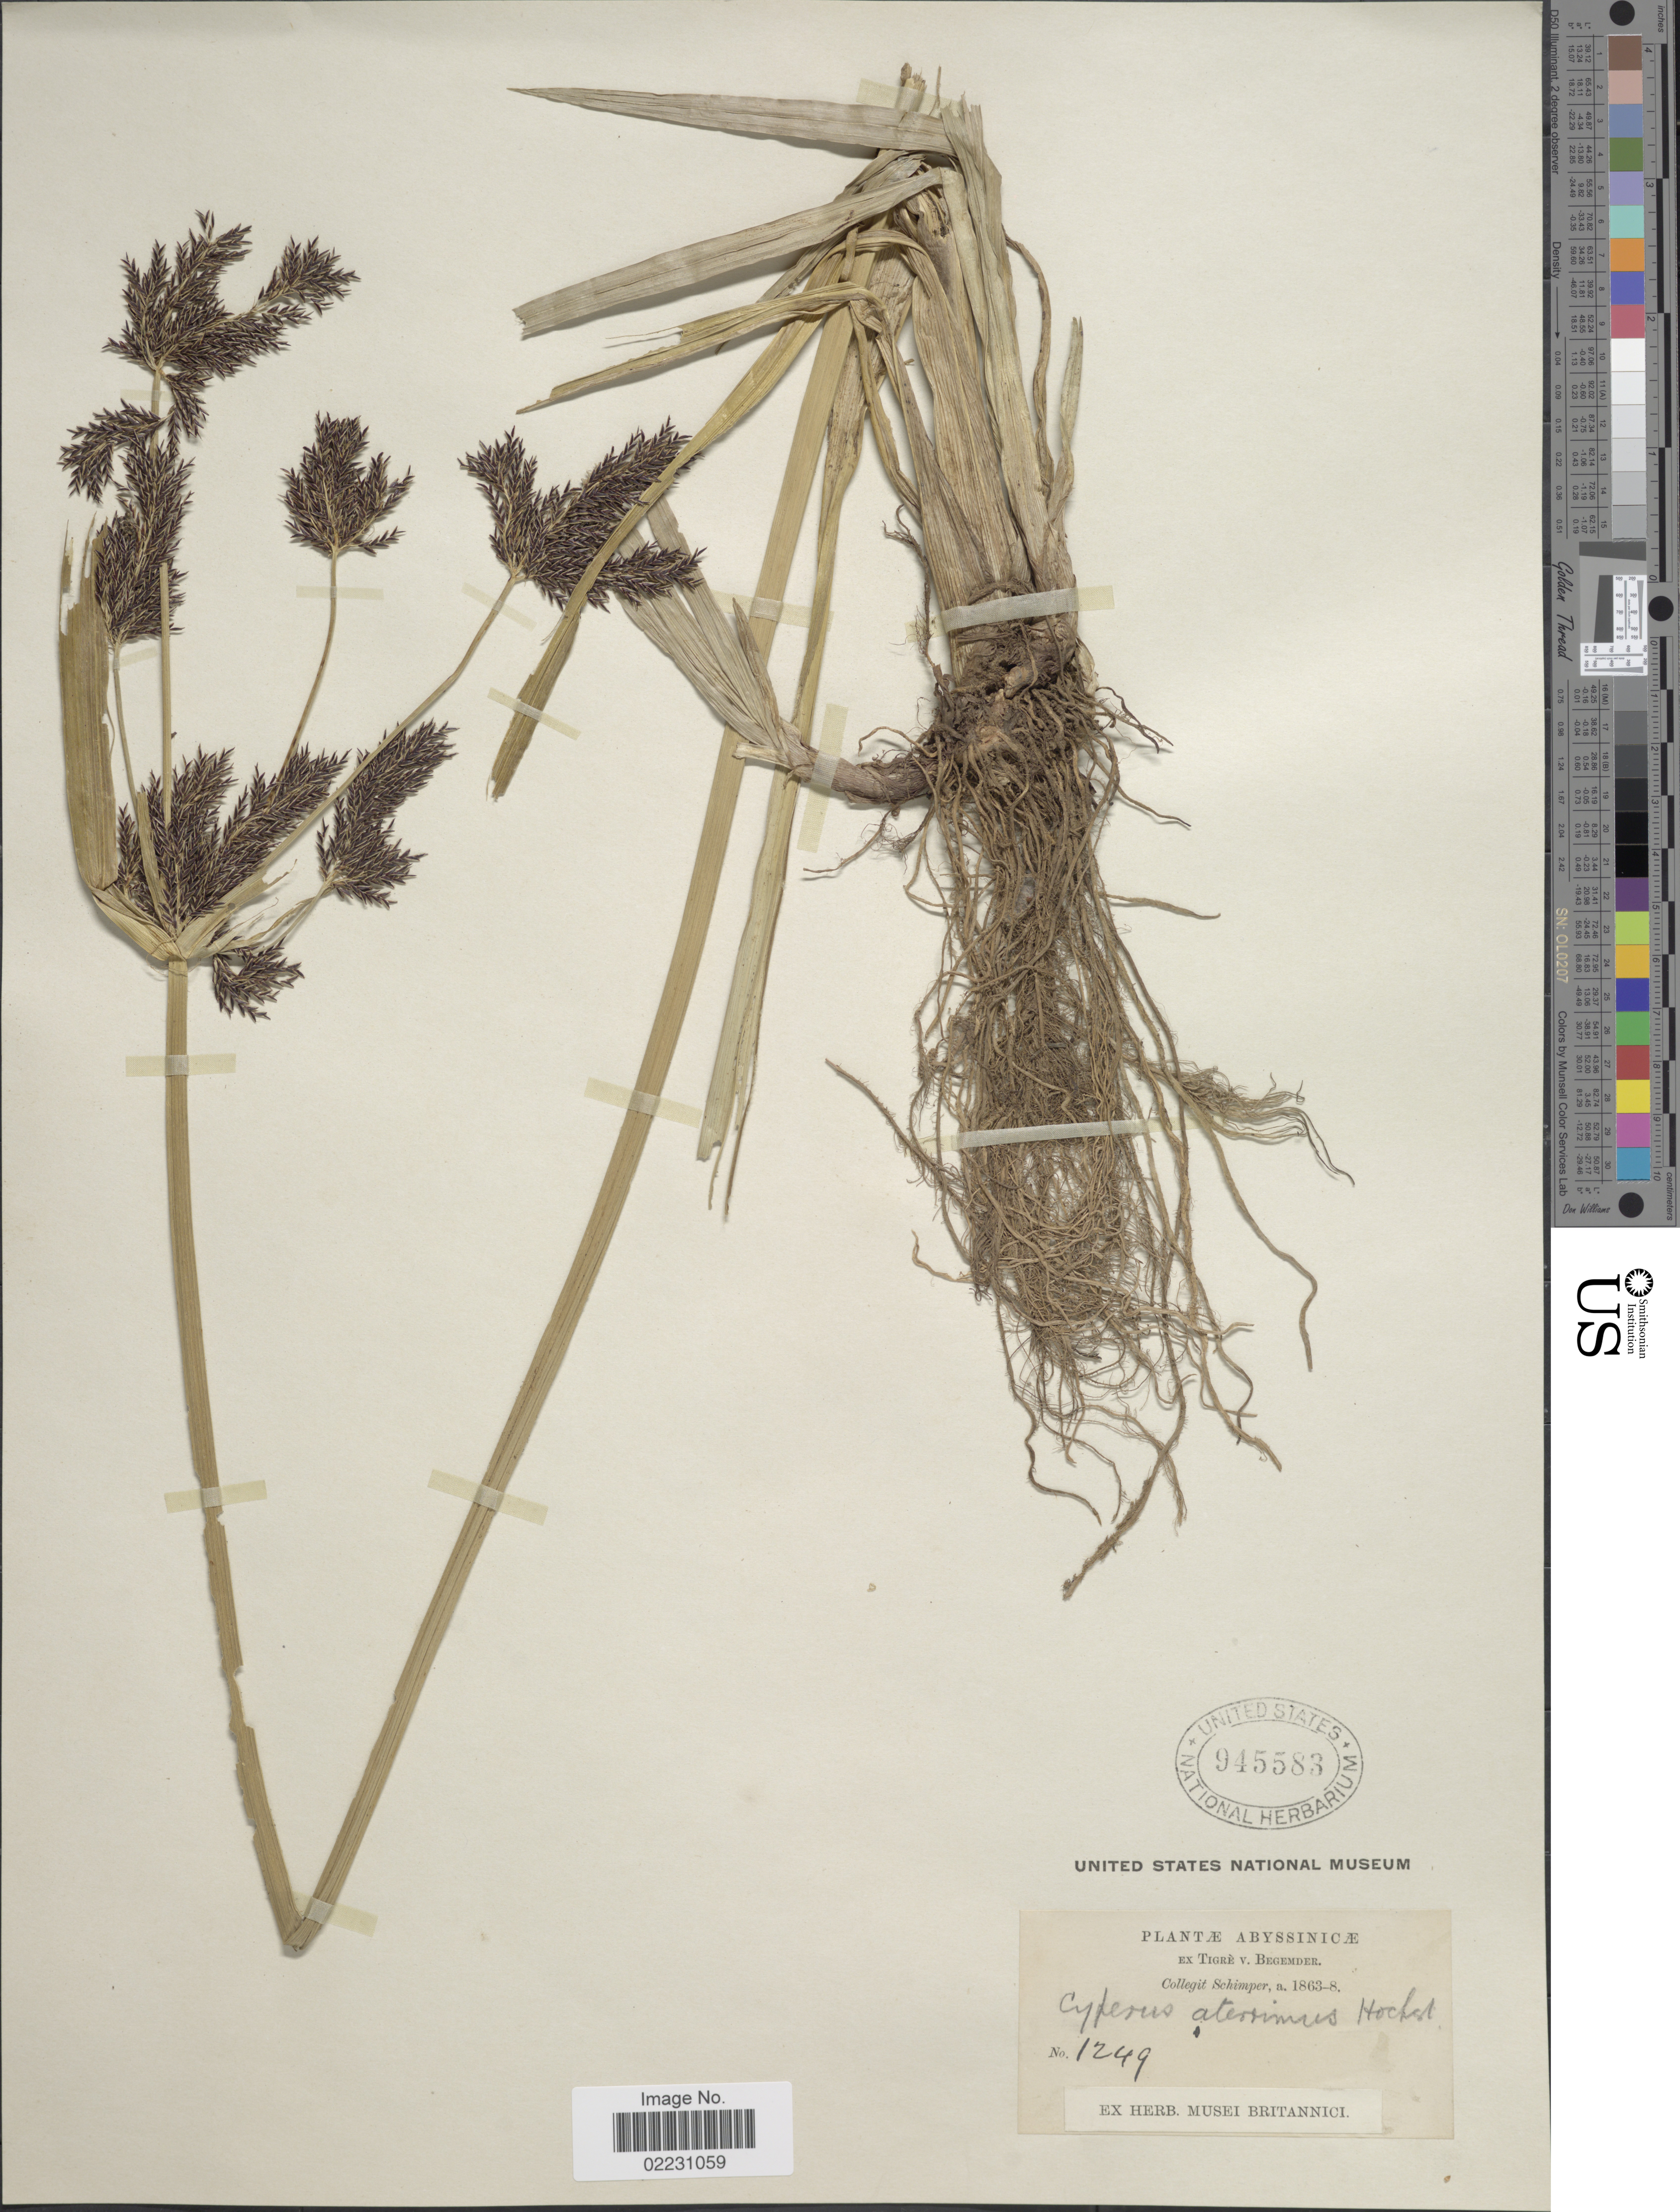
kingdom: Plantae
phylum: Tracheophyta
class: Liliopsida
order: Poales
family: Cyperaceae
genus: Cyperus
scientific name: Cyperus aterrimus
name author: Hochst. ex Steud.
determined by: Strong, Mark T., (BOT), Smithsonian Institution - National Museum of Natural History (UNITED STATES)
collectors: -. Schimper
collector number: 1249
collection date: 1863/1868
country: Eritrea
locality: Abyssinicae, Tigre v. Begemder.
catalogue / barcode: US 9455583